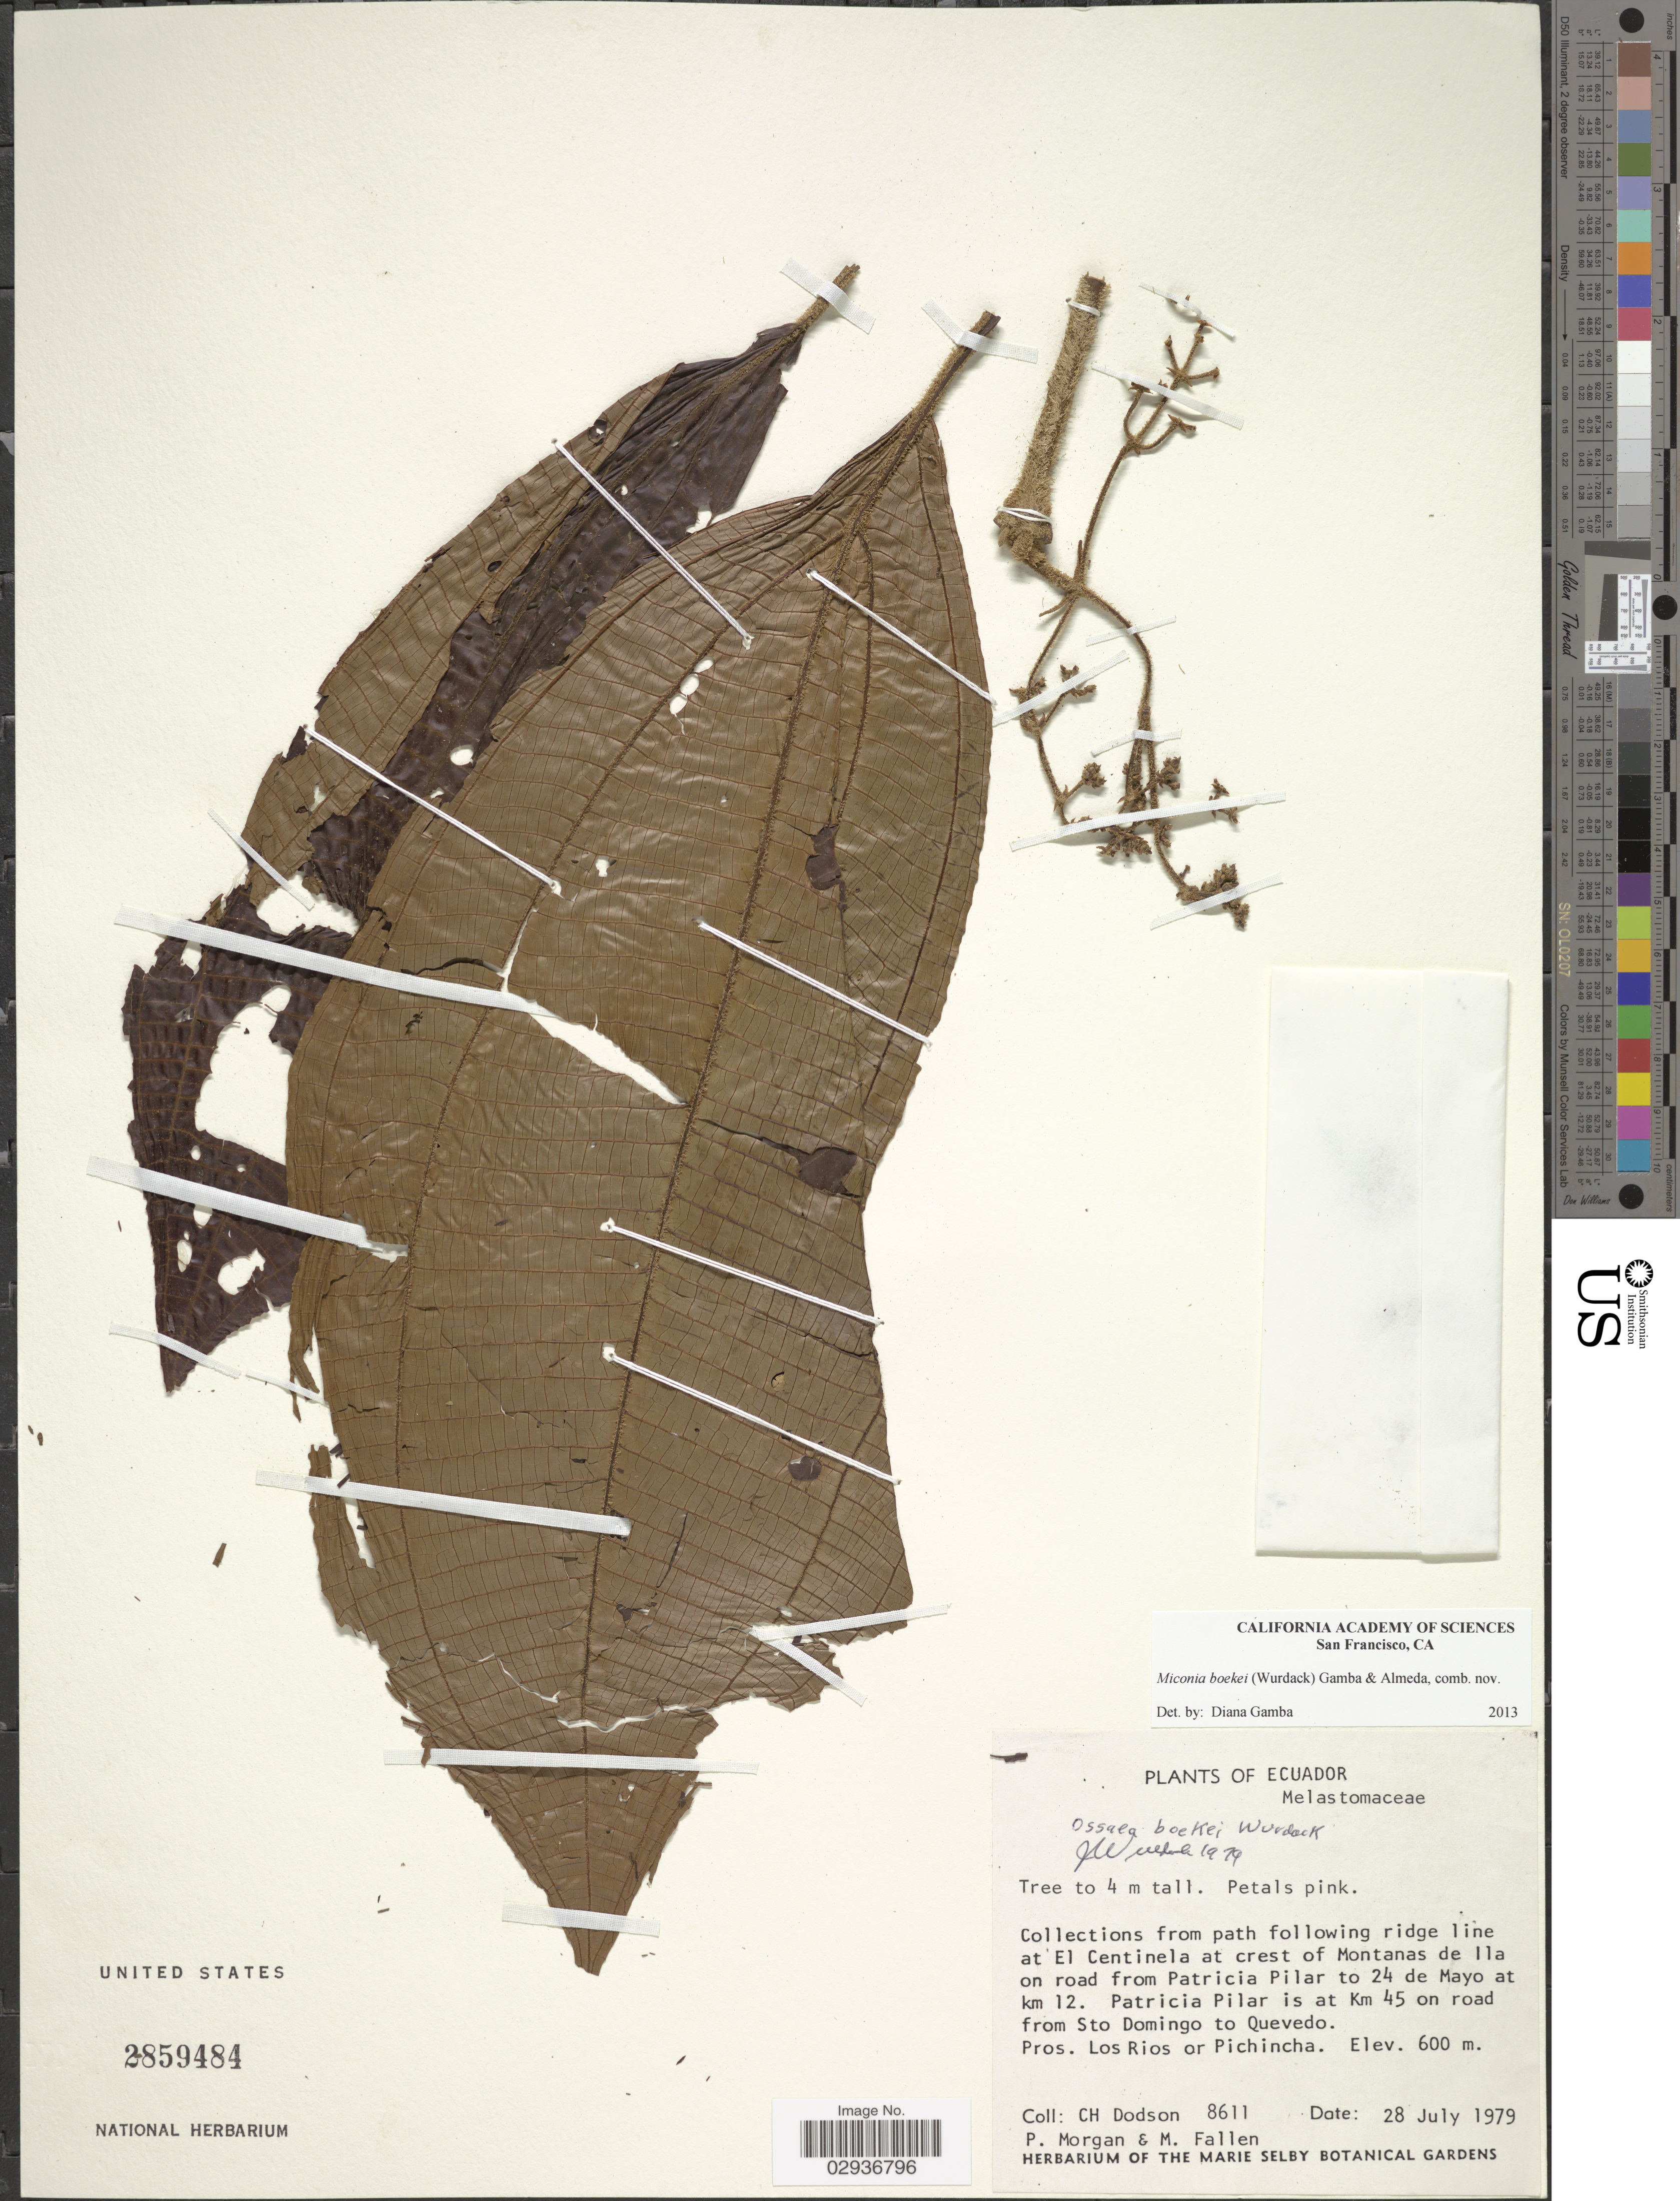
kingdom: Plantae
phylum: Tracheophyta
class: Magnoliopsida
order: Myrtales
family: Melastomataceae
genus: Miconia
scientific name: Miconia boekei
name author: (Wurdack) Gamba & Almeda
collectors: C. H. Dodson, P. Morgan & M. Fallen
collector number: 8611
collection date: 1979-07-28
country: Ecuador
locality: Ridge line at El Centinela at crest of Montanas de Ila on road from Patricia Pilar to 24 de Mayo at km 12. Patricia Pilar is at Km 45 on road from Sto Domingo to Quevedo. Prov. Los Rios or Pichincha.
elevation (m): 600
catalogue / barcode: US 2859484